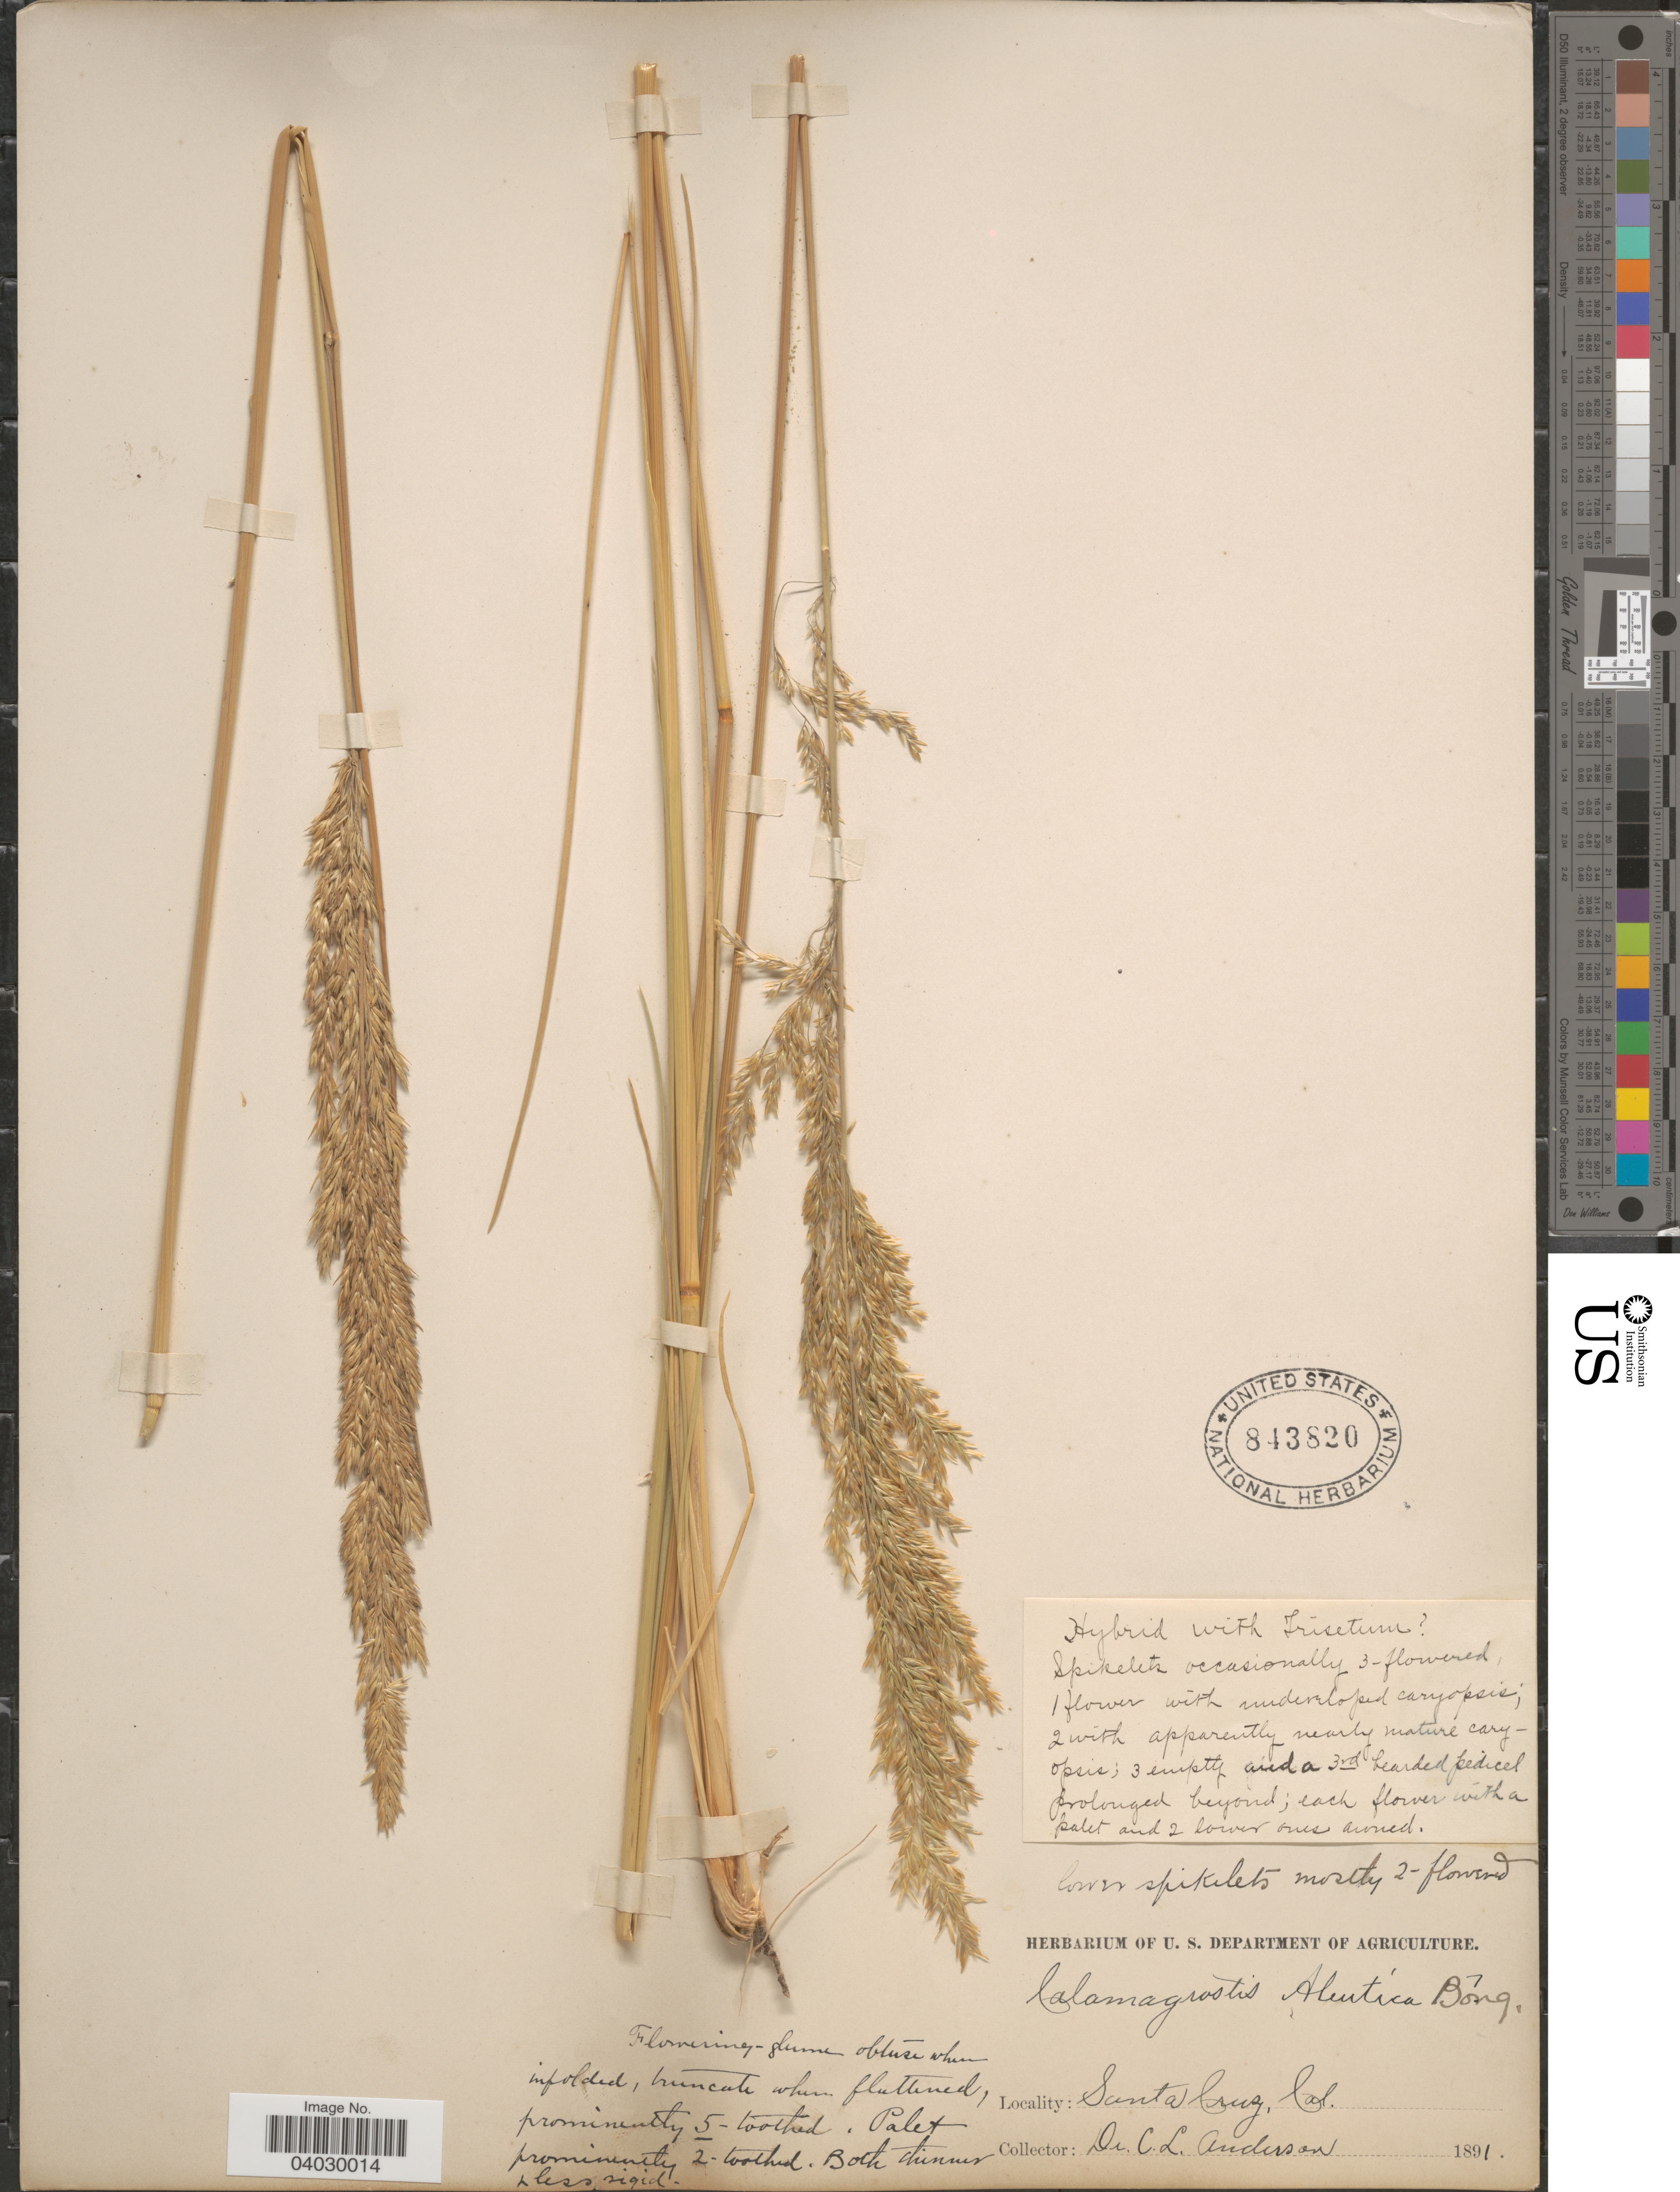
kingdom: Plantae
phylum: Tracheophyta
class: Liliopsida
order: Poales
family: Poaceae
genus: Calamagrostis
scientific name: Calamagrostis nutkaensis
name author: (J. Presl) Steud.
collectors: C. L. Anderson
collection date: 1891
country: United States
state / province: California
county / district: Santa Cruz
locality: Santa Cruz.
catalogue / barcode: US 843820